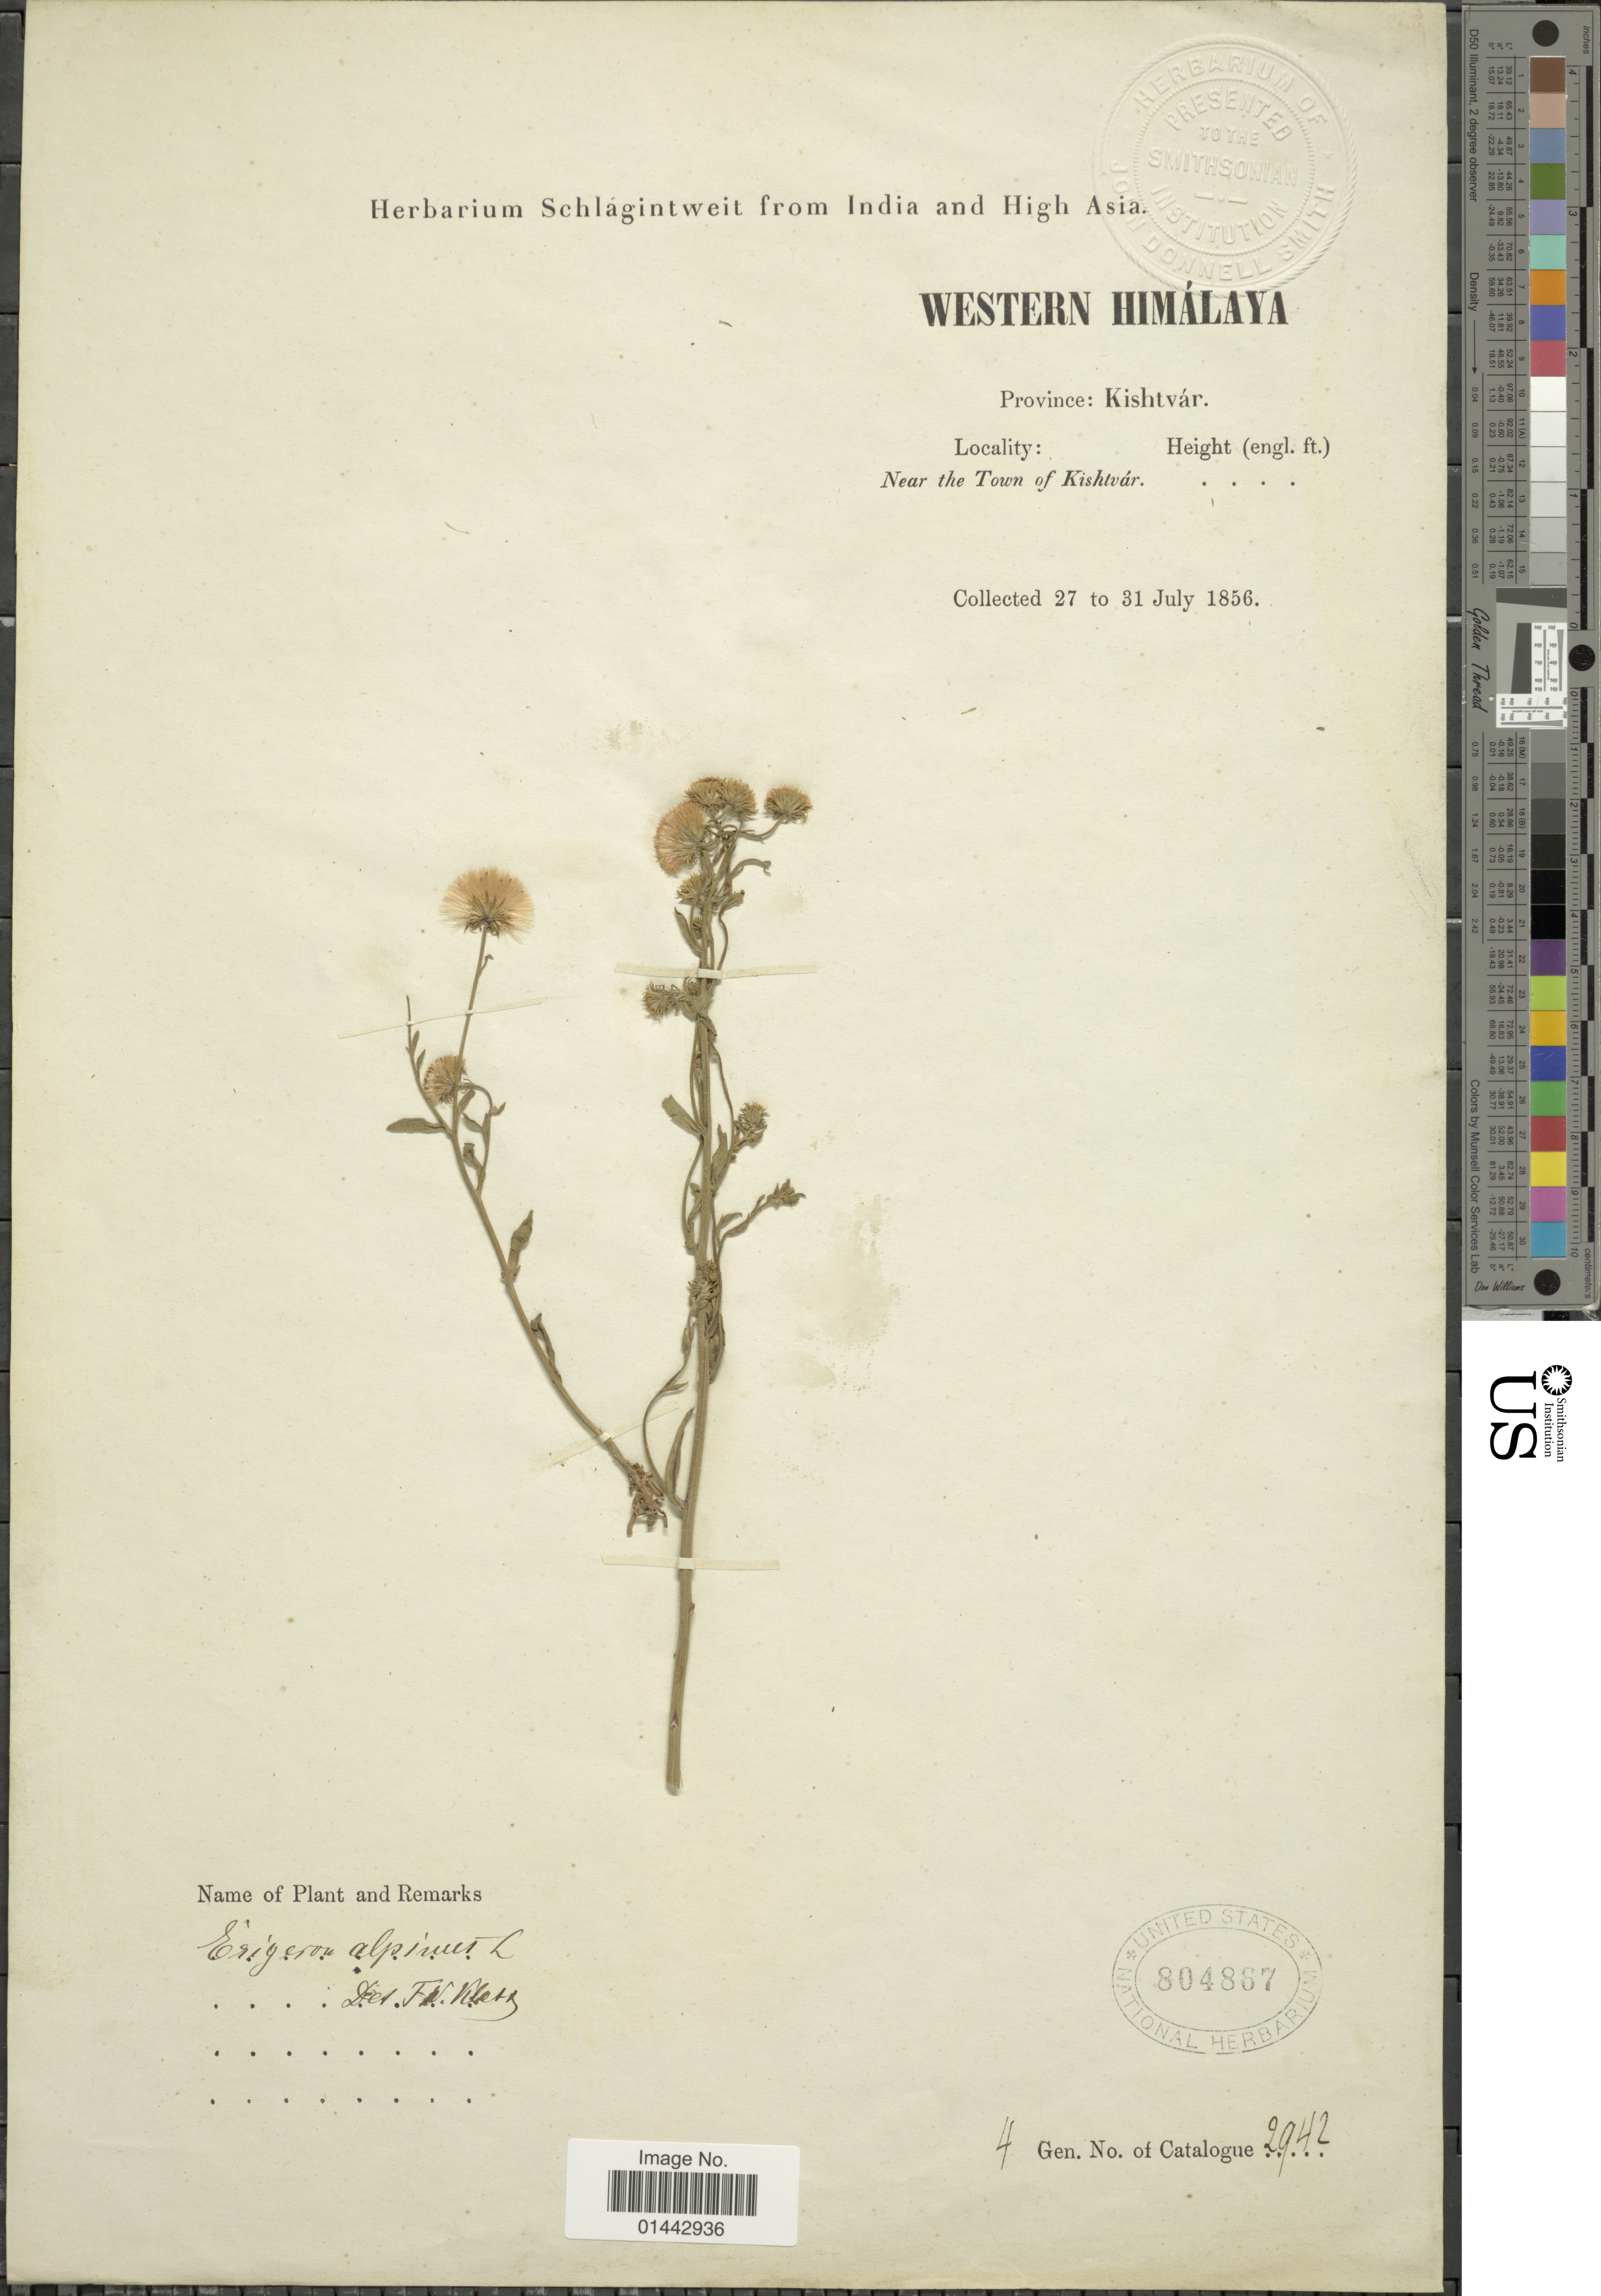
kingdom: Plantae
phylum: Tracheophyta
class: Magnoliopsida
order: Asterales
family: Asteraceae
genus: Erigeron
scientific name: Erigeron alpinus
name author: L.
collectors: ex herb. Schlagintweit from India and High Asia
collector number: gen. No. of Catalogue 2942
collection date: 1856-07-27/1856-07-31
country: India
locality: Western Himalaya, Province: Kishtvar, near the Town of Kishtvar.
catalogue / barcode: US 804867